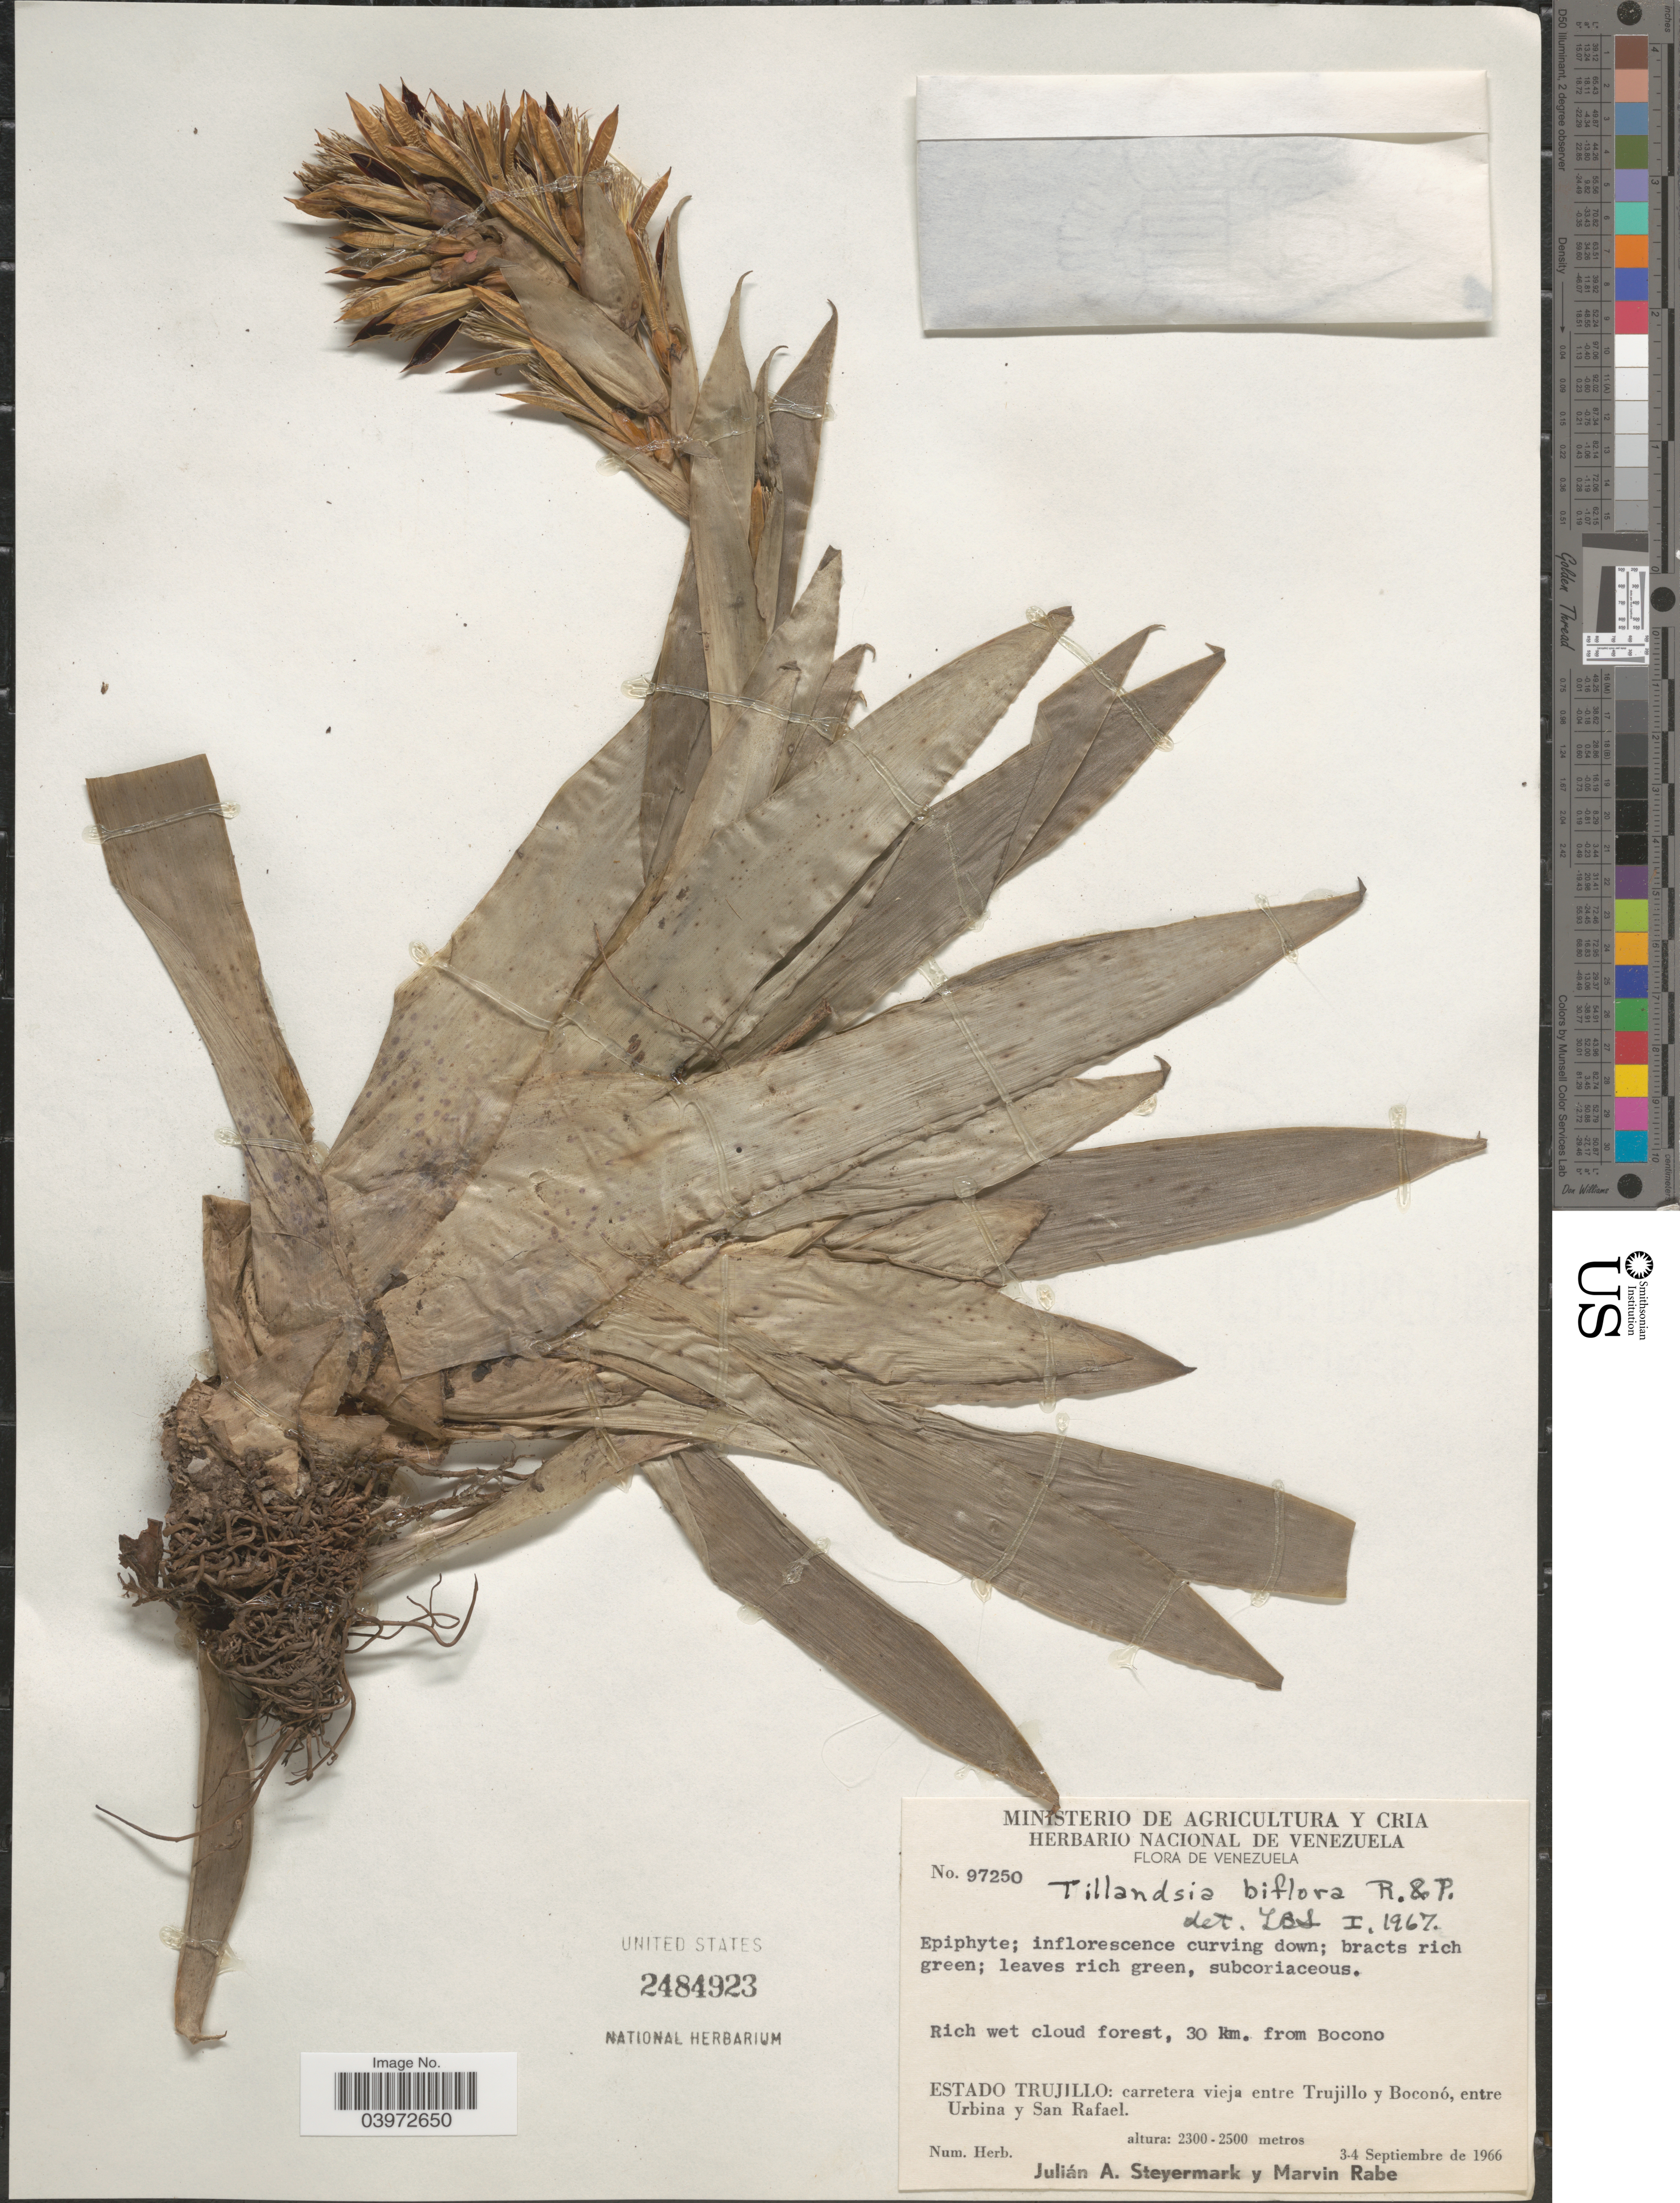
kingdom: Plantae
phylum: Tracheophyta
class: Liliopsida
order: Poales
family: Bromeliaceae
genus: Tillandsia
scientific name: Tillandsia biflora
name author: Ruiz & Pav.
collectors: J. Steyermark & M. Rabe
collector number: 97250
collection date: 1966-09-03/1966-09-04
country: Venezuela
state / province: Trujillo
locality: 30 km. from Bocono. Carretera vieja entre Trujillo y Boconó, entre Urbina y San Rafael.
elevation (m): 2300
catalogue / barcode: US 2484923